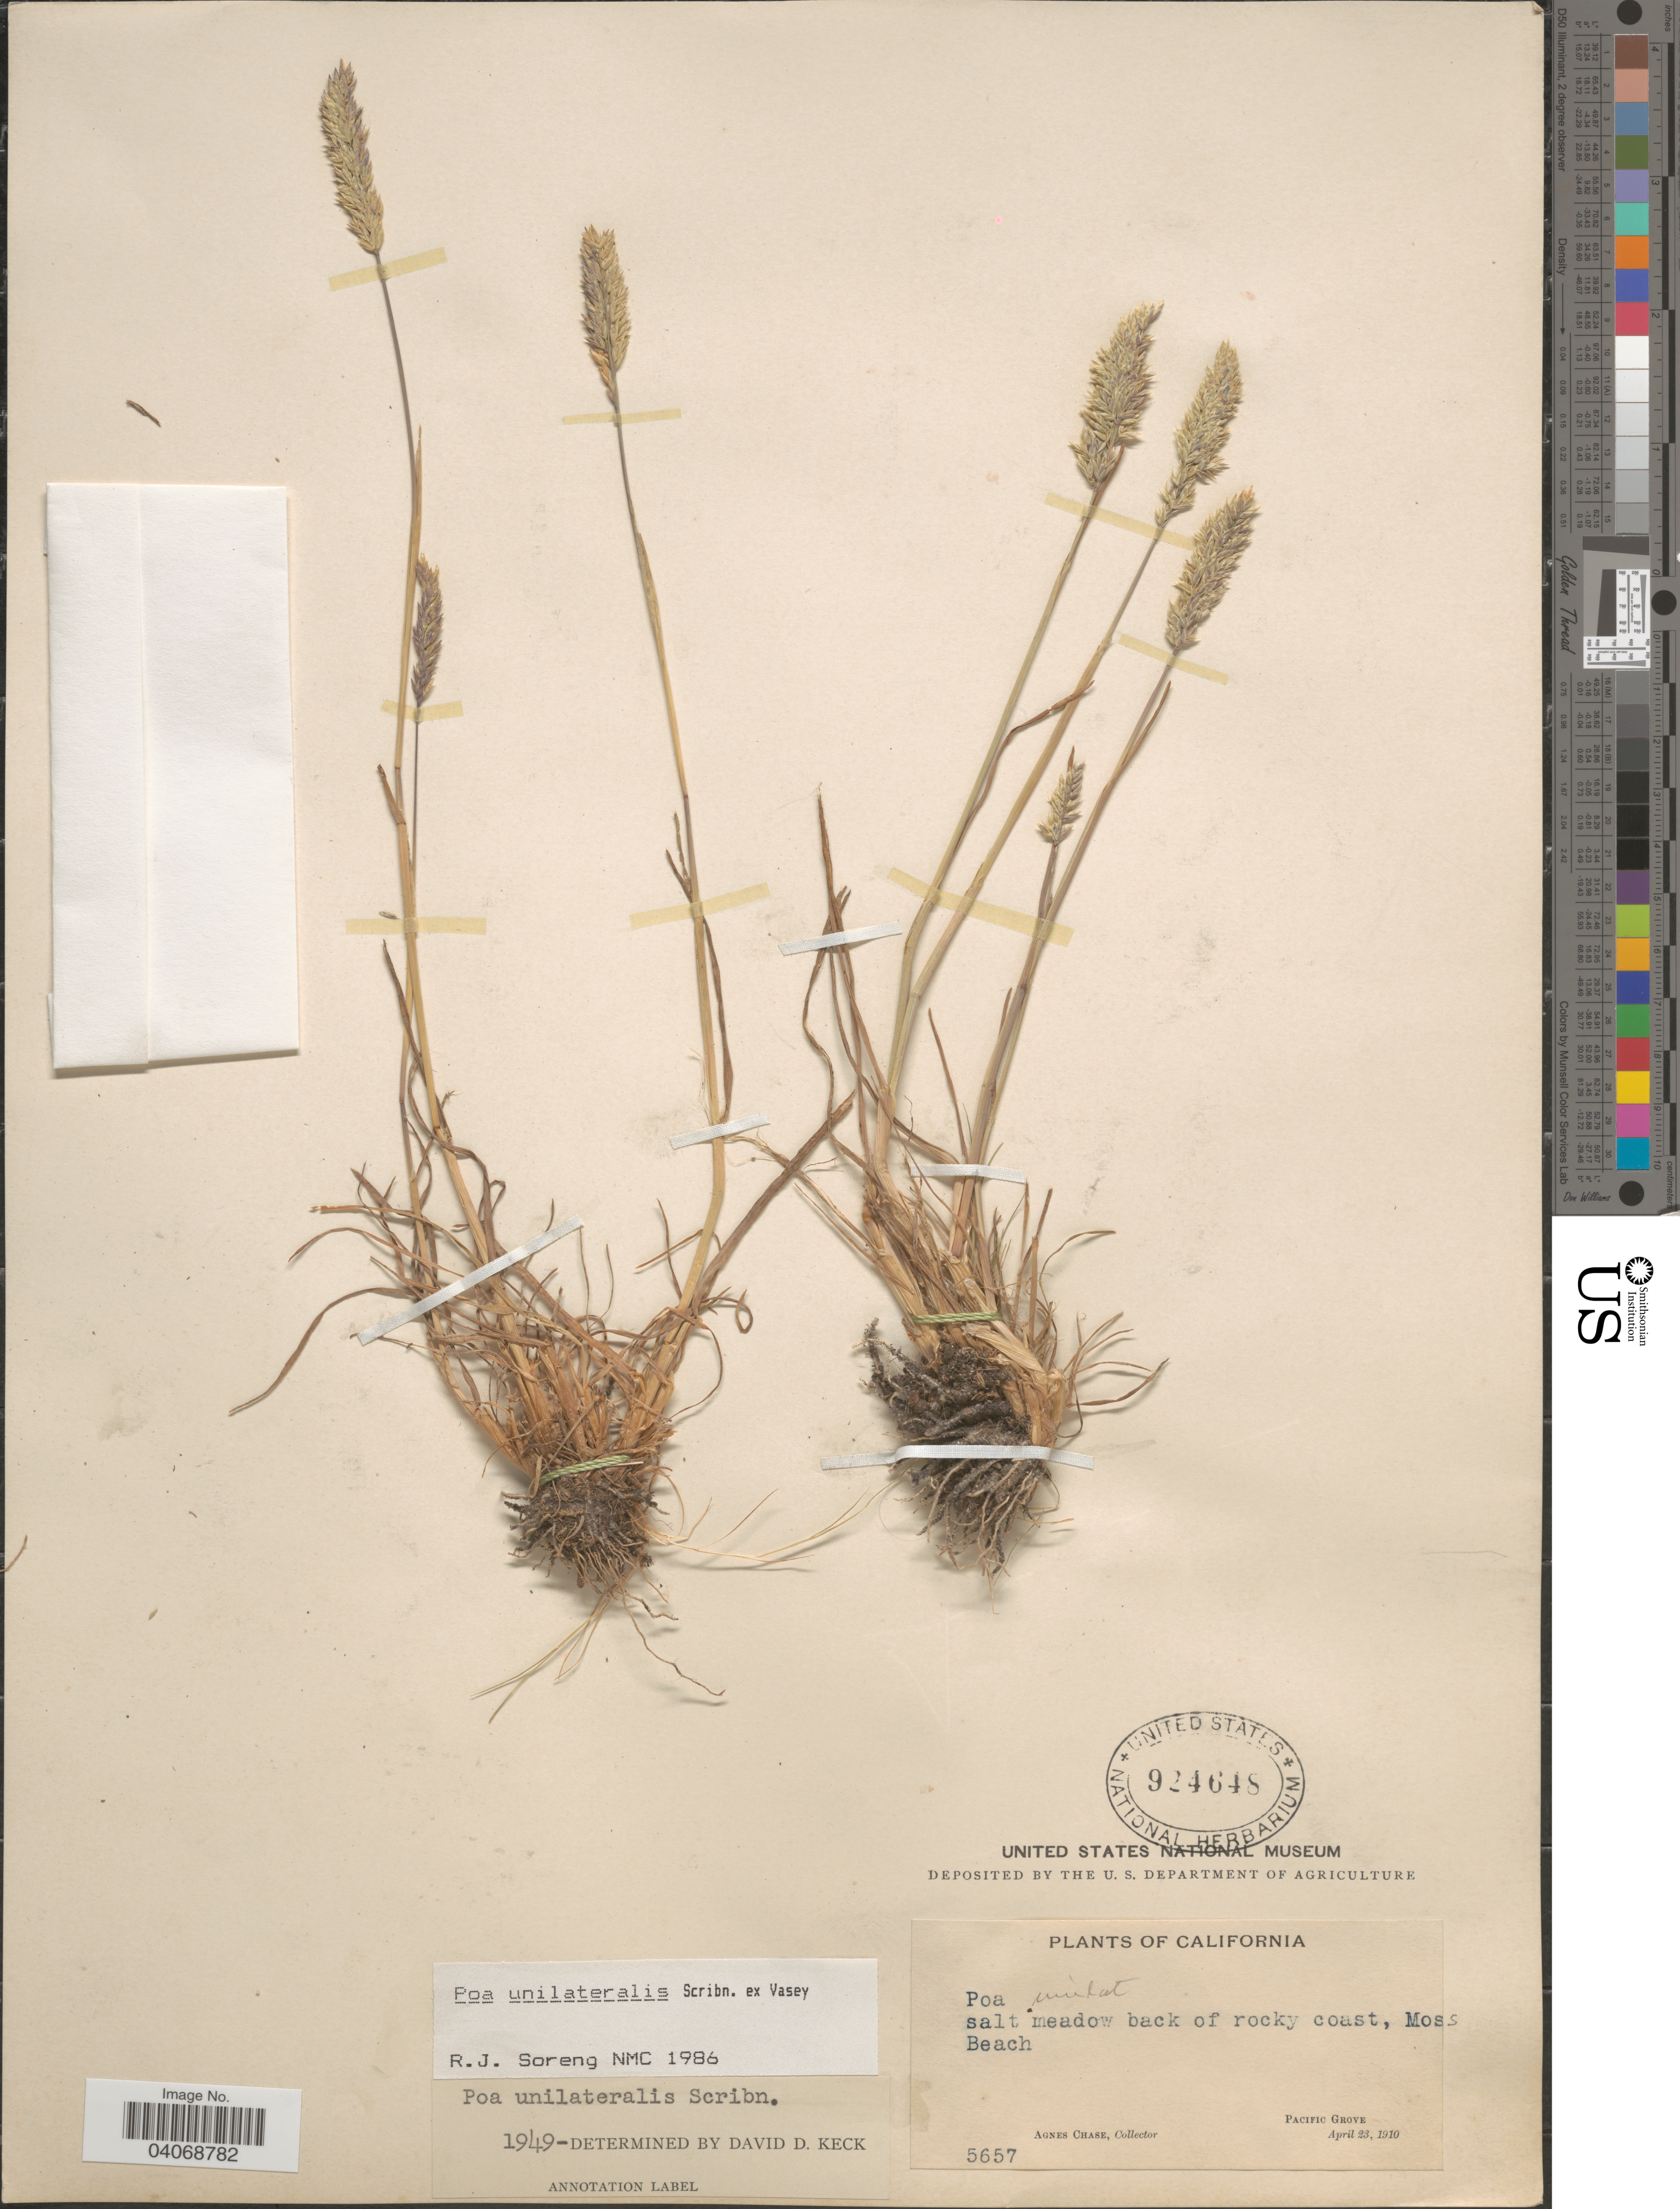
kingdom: Plantae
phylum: Tracheophyta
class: Liliopsida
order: Poales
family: Poaceae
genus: Poa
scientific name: Poa unilateralis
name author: Scribn. ex Vasey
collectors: A. Chase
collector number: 5657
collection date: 1910-04-23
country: United States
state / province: California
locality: Pacific Grove.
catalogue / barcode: US 924648